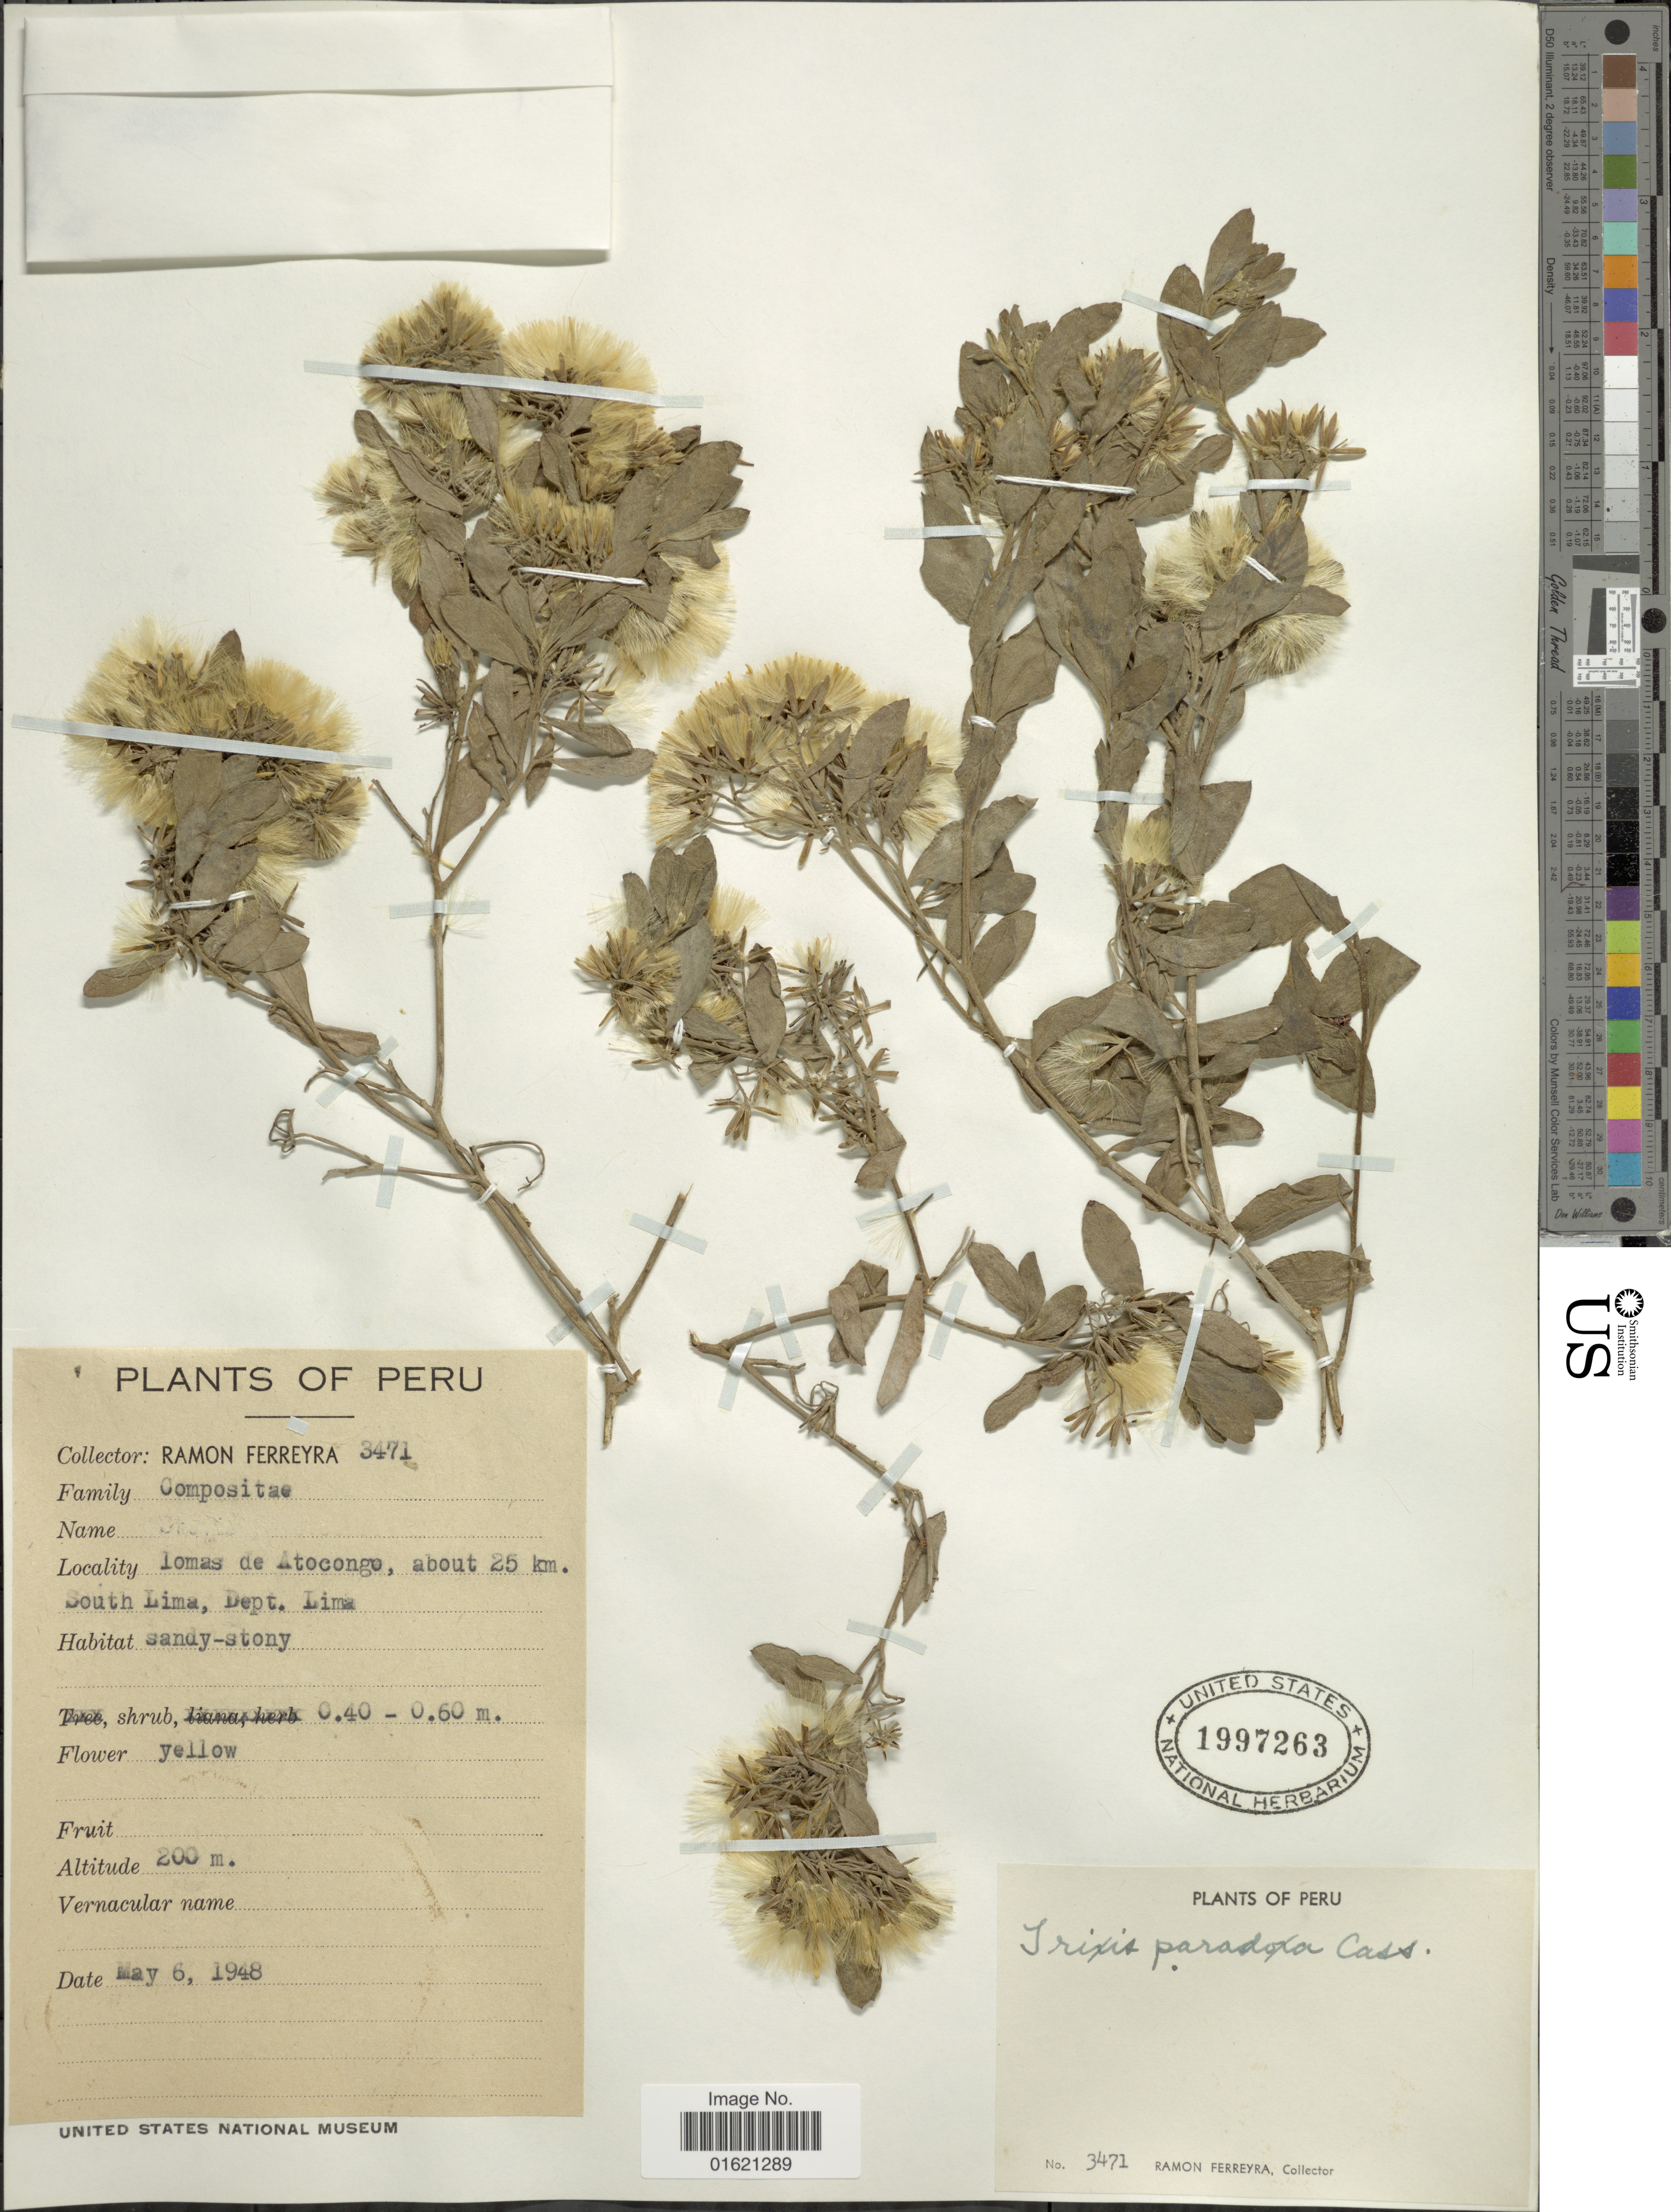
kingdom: Plantae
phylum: Tracheophyta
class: Magnoliopsida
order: Asterales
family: Asteraceae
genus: Trixis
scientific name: Trixis cacalioides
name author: (Kunth) D. Don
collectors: R. A. Ferreyra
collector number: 3471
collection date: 1948-05-06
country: Peru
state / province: Lima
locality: Lomas de Atocongo, about 25 km. South Lima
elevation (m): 200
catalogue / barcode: US 1997263